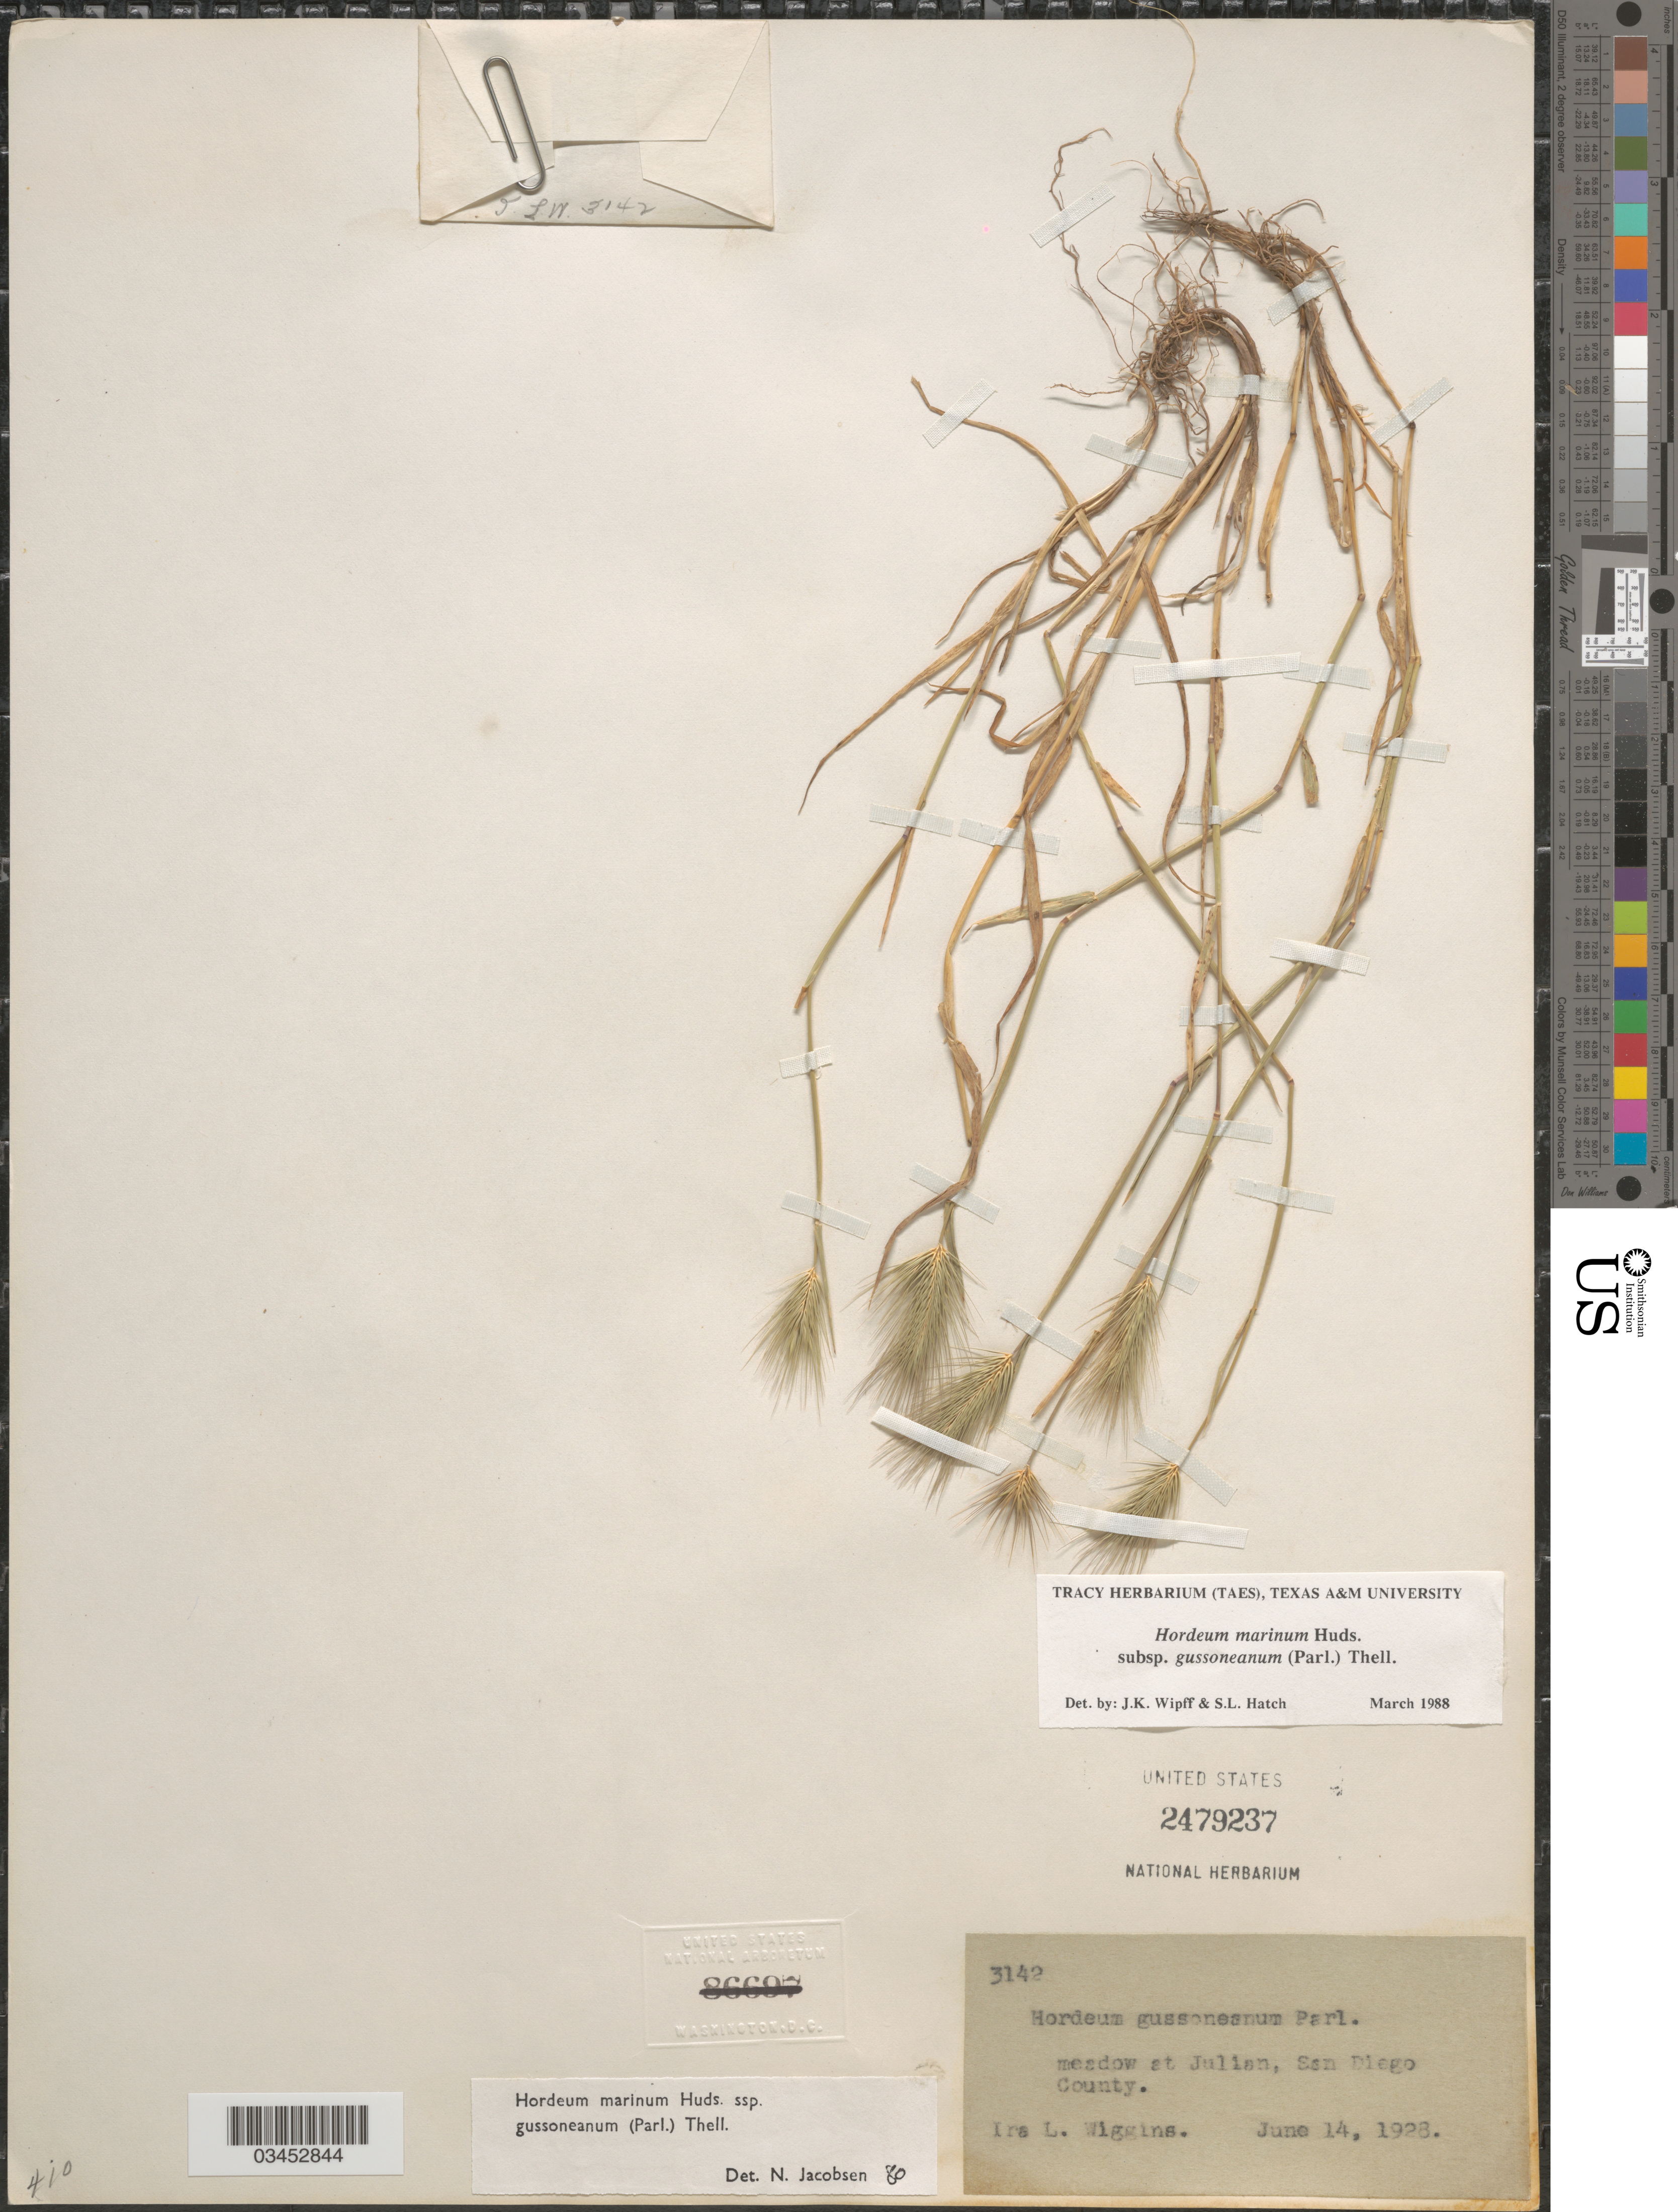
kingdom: Plantae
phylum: Tracheophyta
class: Liliopsida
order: Poales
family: Poaceae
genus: Hordeum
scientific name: Hordeum marinum subsp. gussoneanum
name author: (Parl.) Thell.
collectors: I. L. Wiggins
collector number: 3142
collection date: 1928-06-14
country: United States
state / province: California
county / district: San Diego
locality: Meadow at Julian, San Diego County.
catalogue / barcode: US 2479237